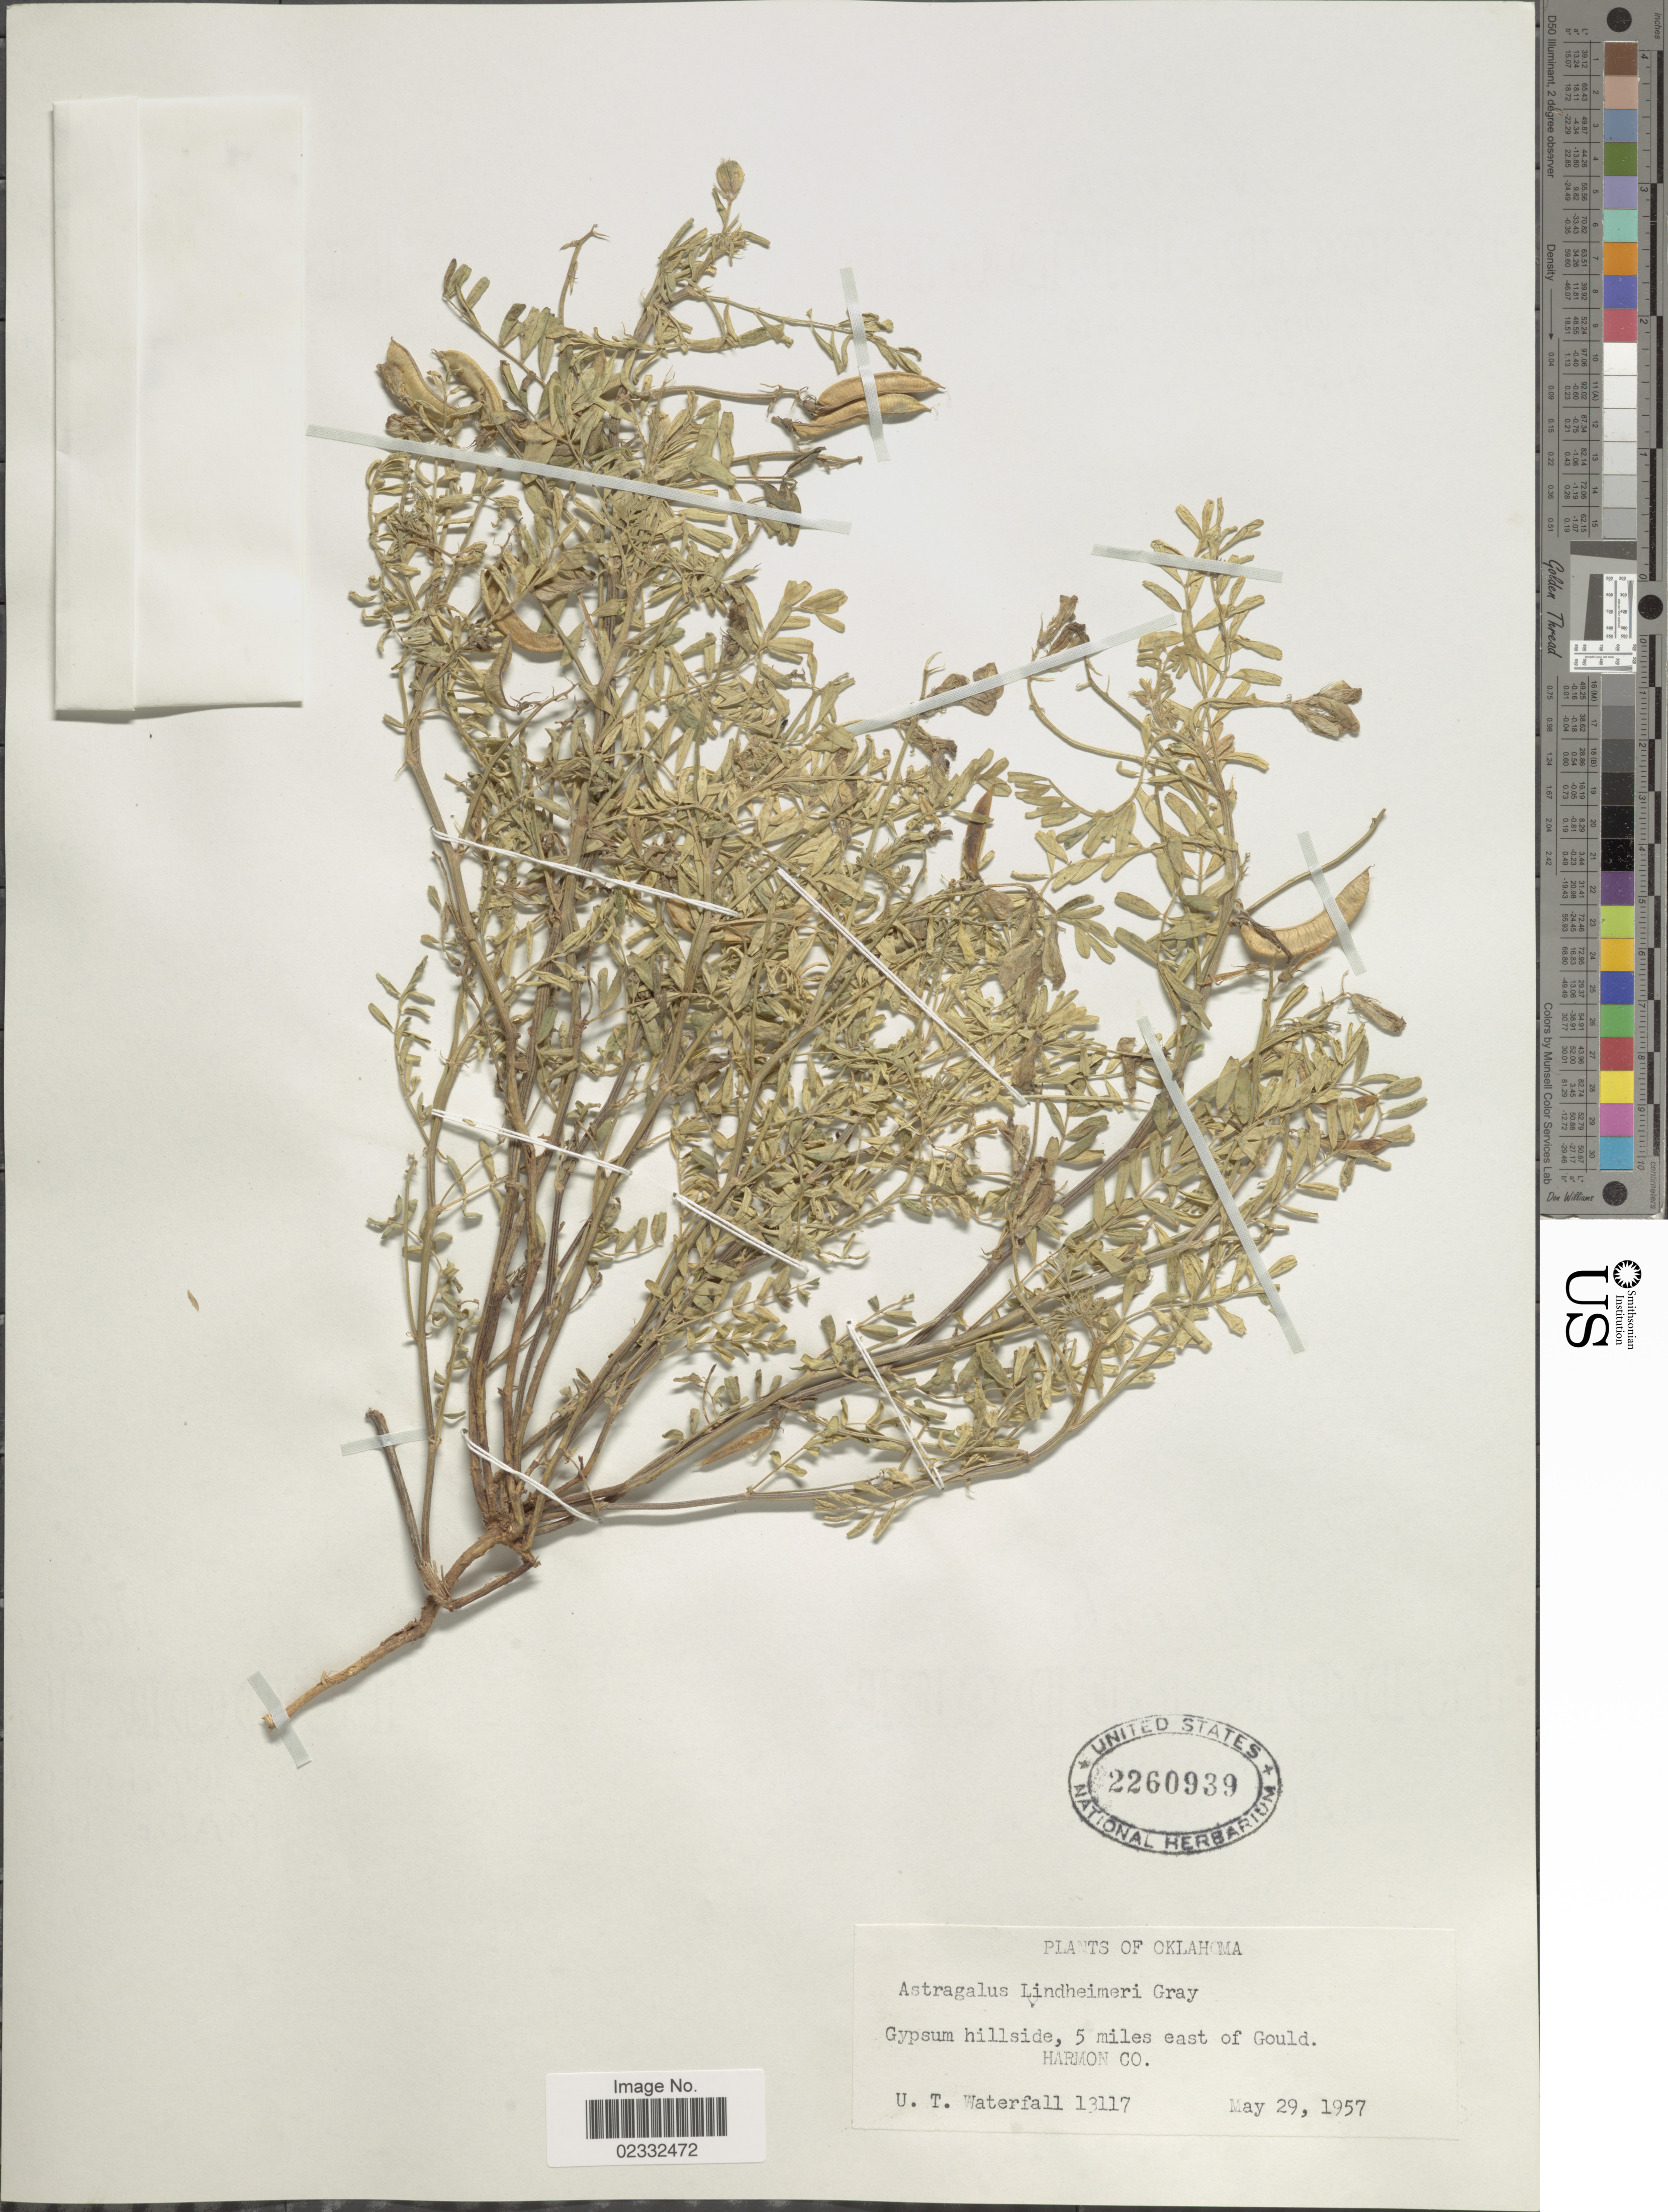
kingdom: Plantae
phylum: Tracheophyta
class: Magnoliopsida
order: Fabales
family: Fabaceae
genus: Astragalus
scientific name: Astragalus lindheimeri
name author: Engelm. ex A. Gray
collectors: U. T. Waterfall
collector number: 13117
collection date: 1957-05-29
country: United States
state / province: Oklahoma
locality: Gypsum hillside, 5 miles east of Gould. Harmon Co.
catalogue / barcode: US 2260939